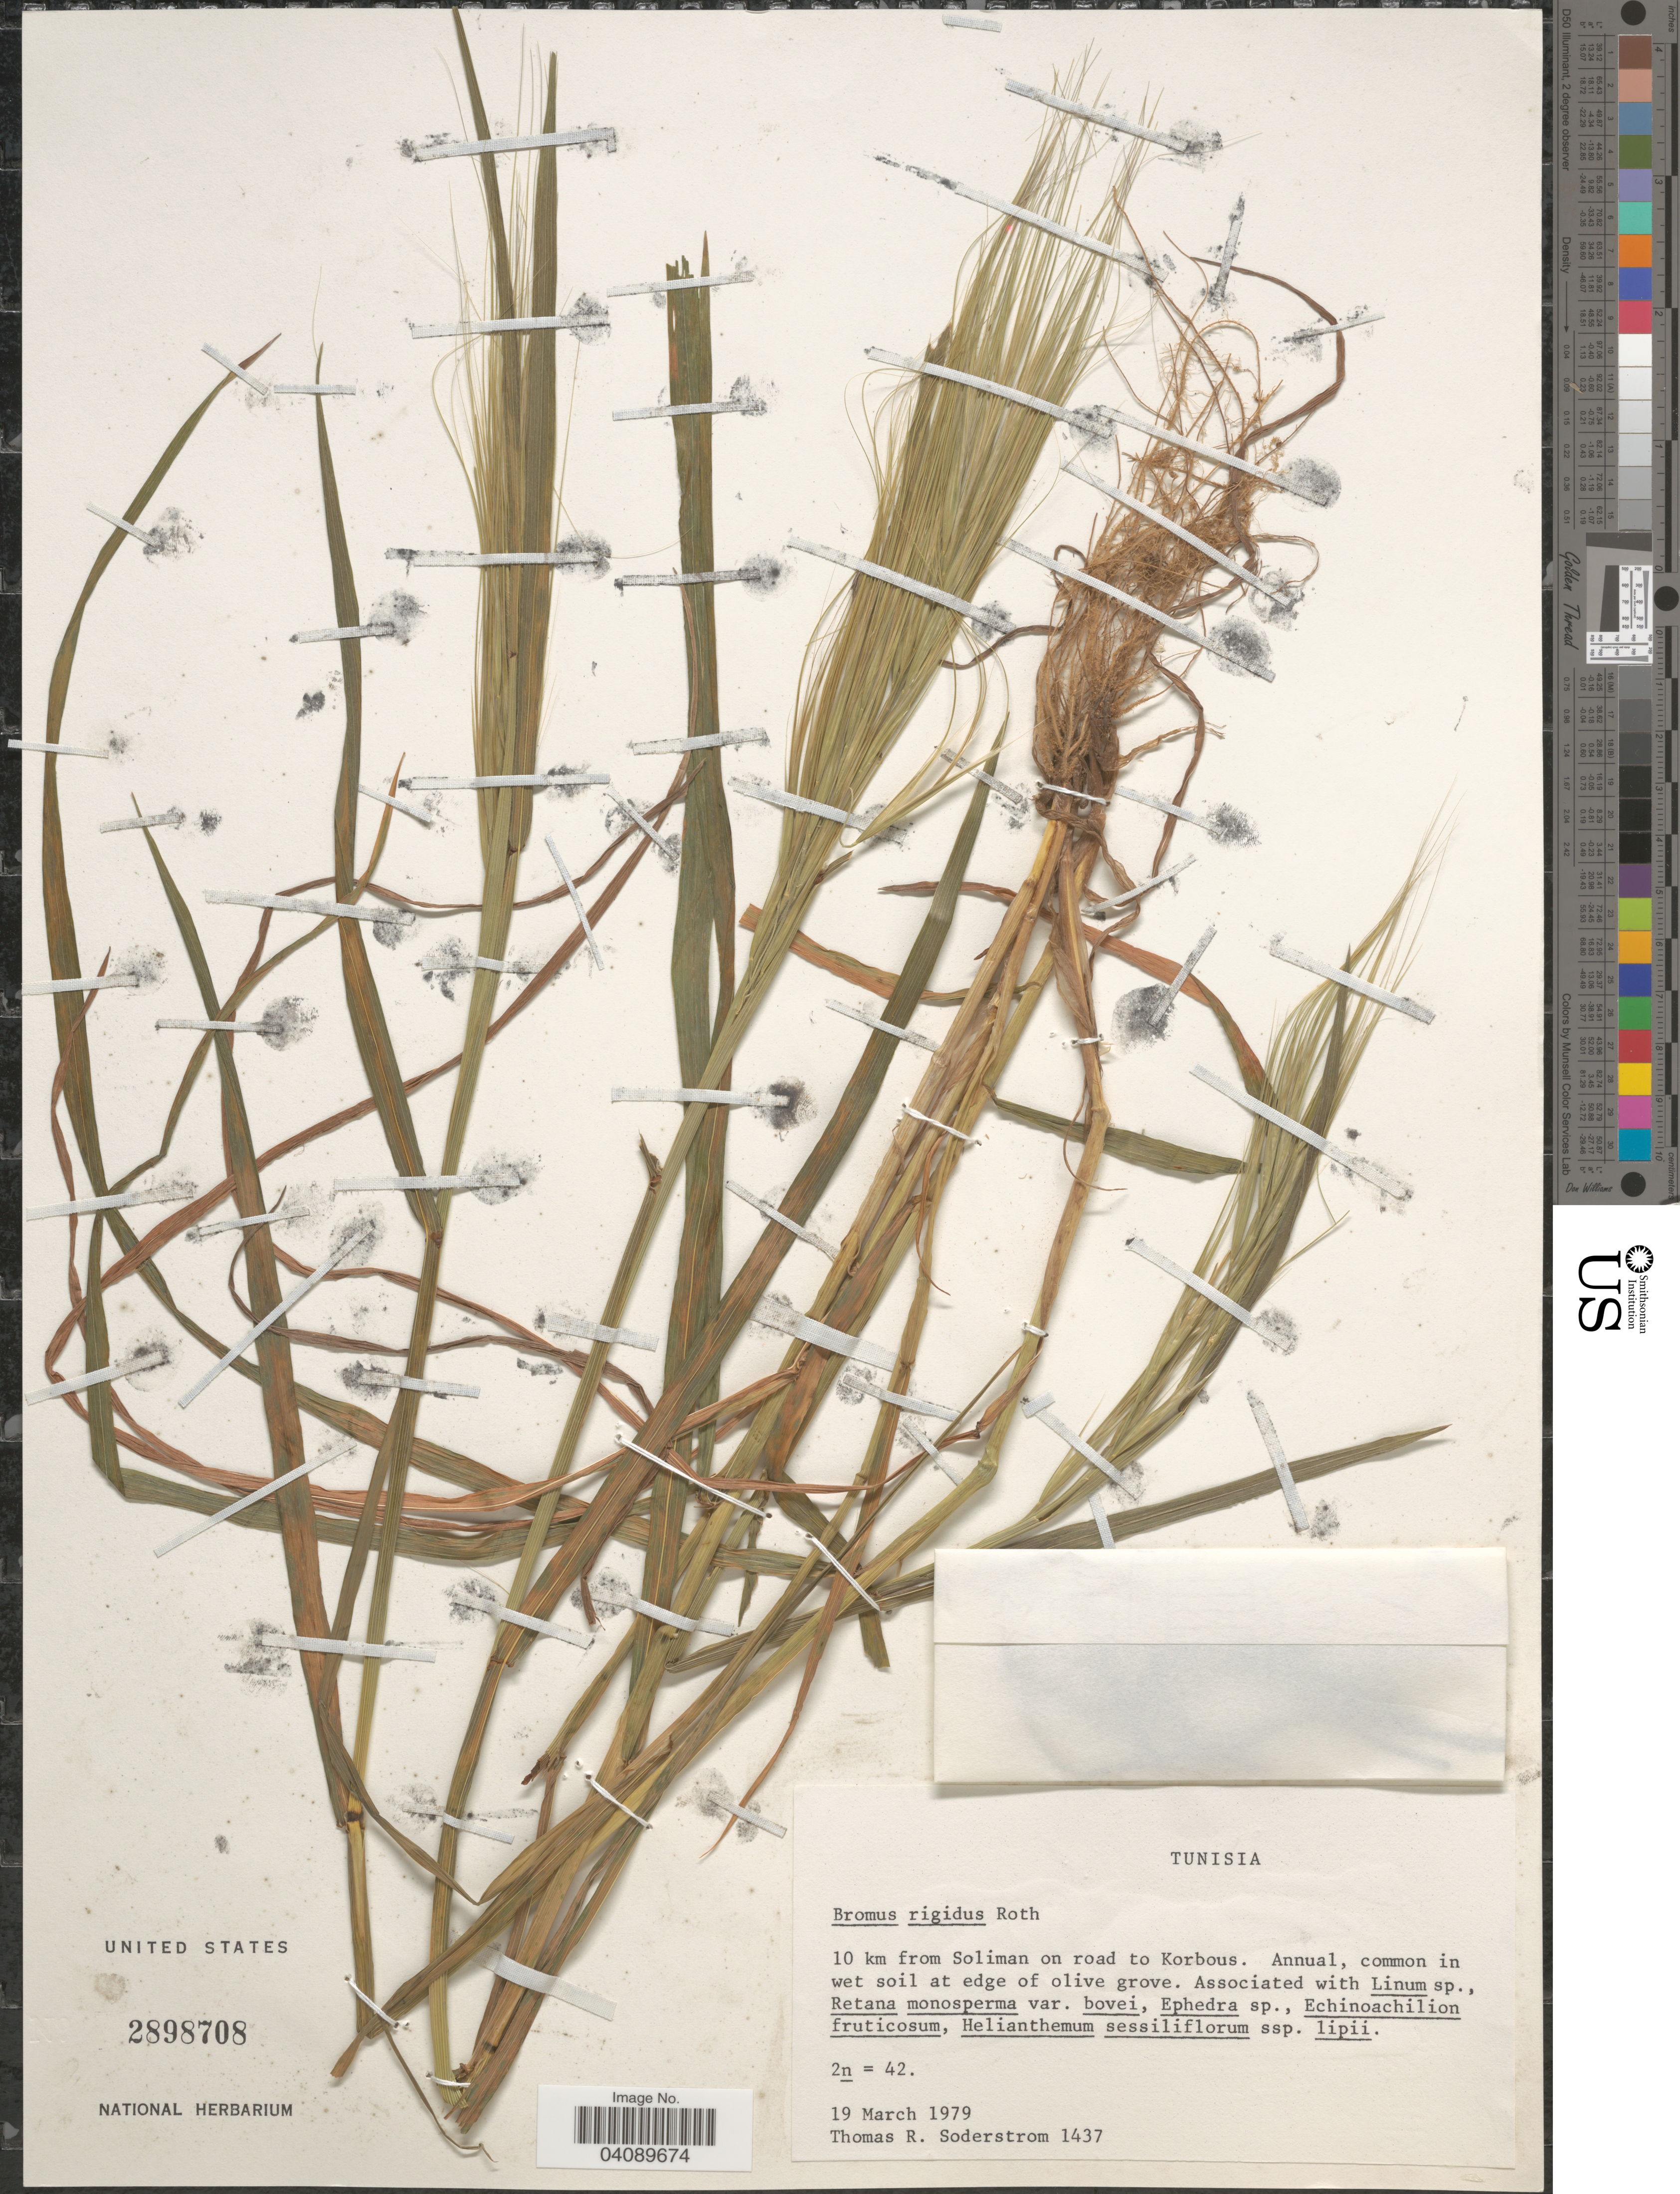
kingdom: Plantae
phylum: Tracheophyta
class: Liliopsida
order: Poales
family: Poaceae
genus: Bromus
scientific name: Bromus rigidus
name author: Roth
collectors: T. R. Soderstrom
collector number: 1437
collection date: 1979-03-19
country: Tunisia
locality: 10 km from Soliman on road to Korbous.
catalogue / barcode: US 2898708